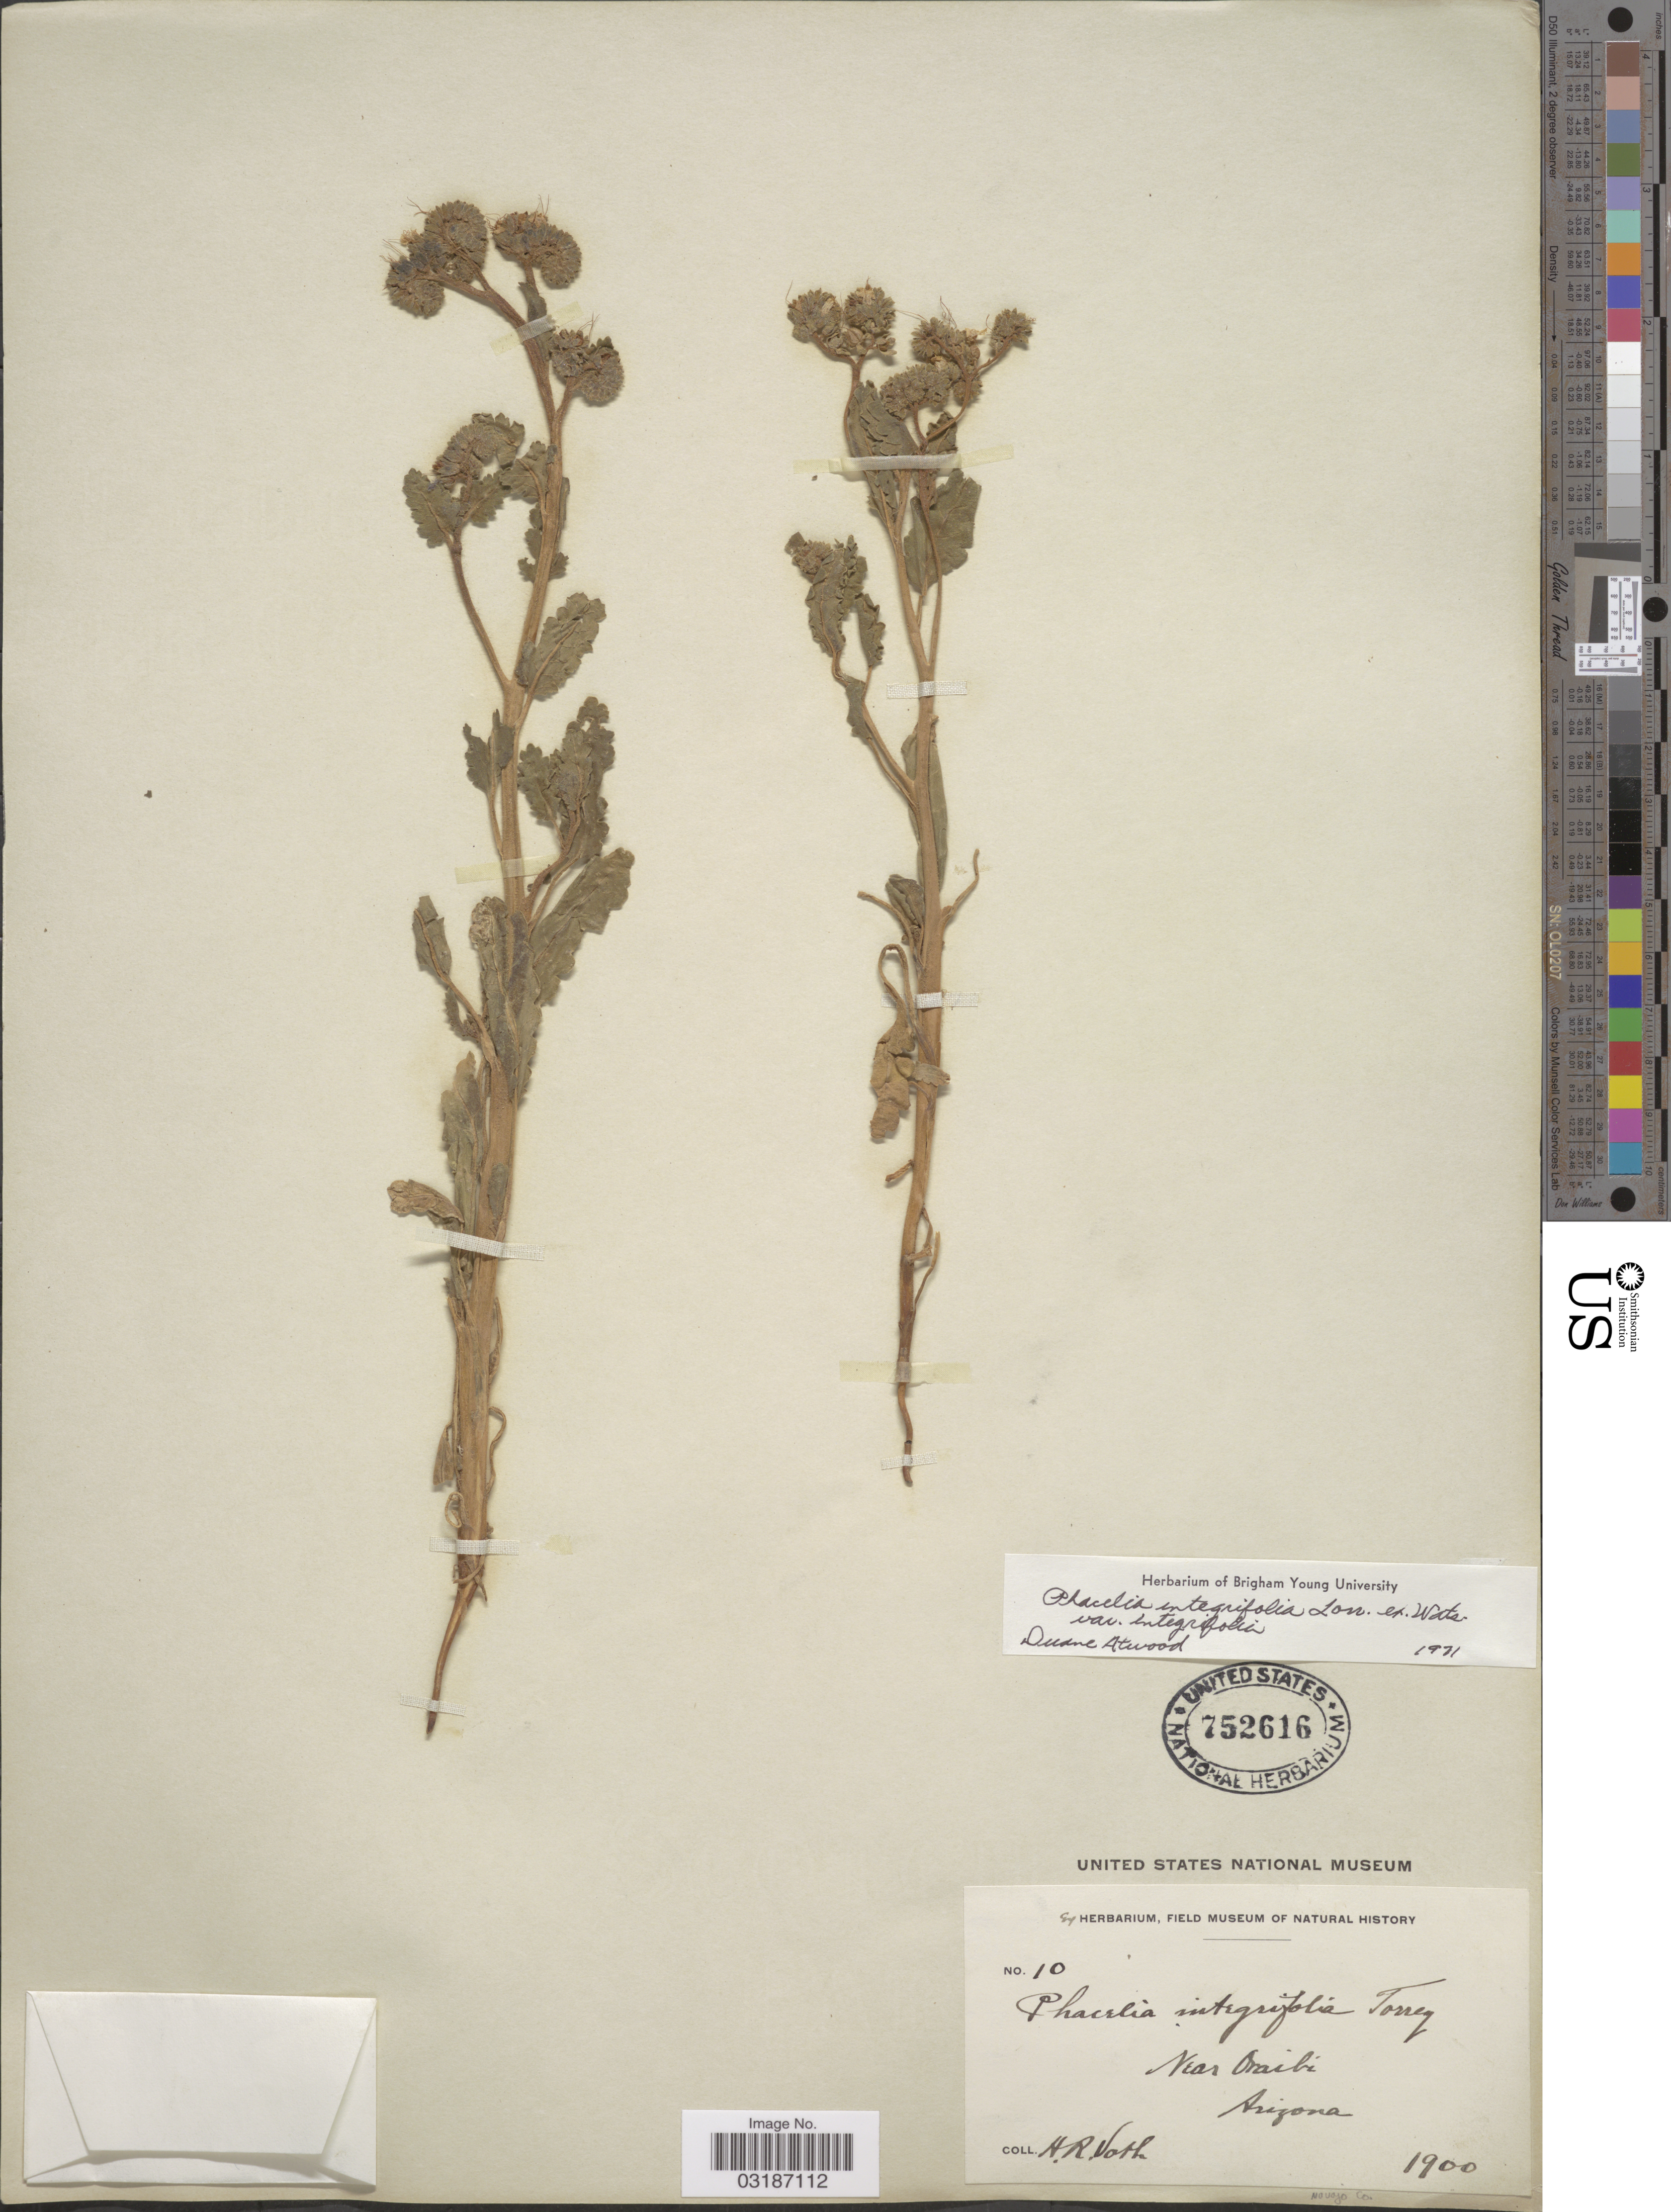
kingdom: Plantae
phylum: Tracheophyta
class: Magnoliopsida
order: Boraginales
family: Hydrophyllaceae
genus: Phacelia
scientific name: Phacelia integrifolia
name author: Torr.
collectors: H. Voth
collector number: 10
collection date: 1900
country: United States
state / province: Arizona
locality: Near Oraibi.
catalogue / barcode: US 752616